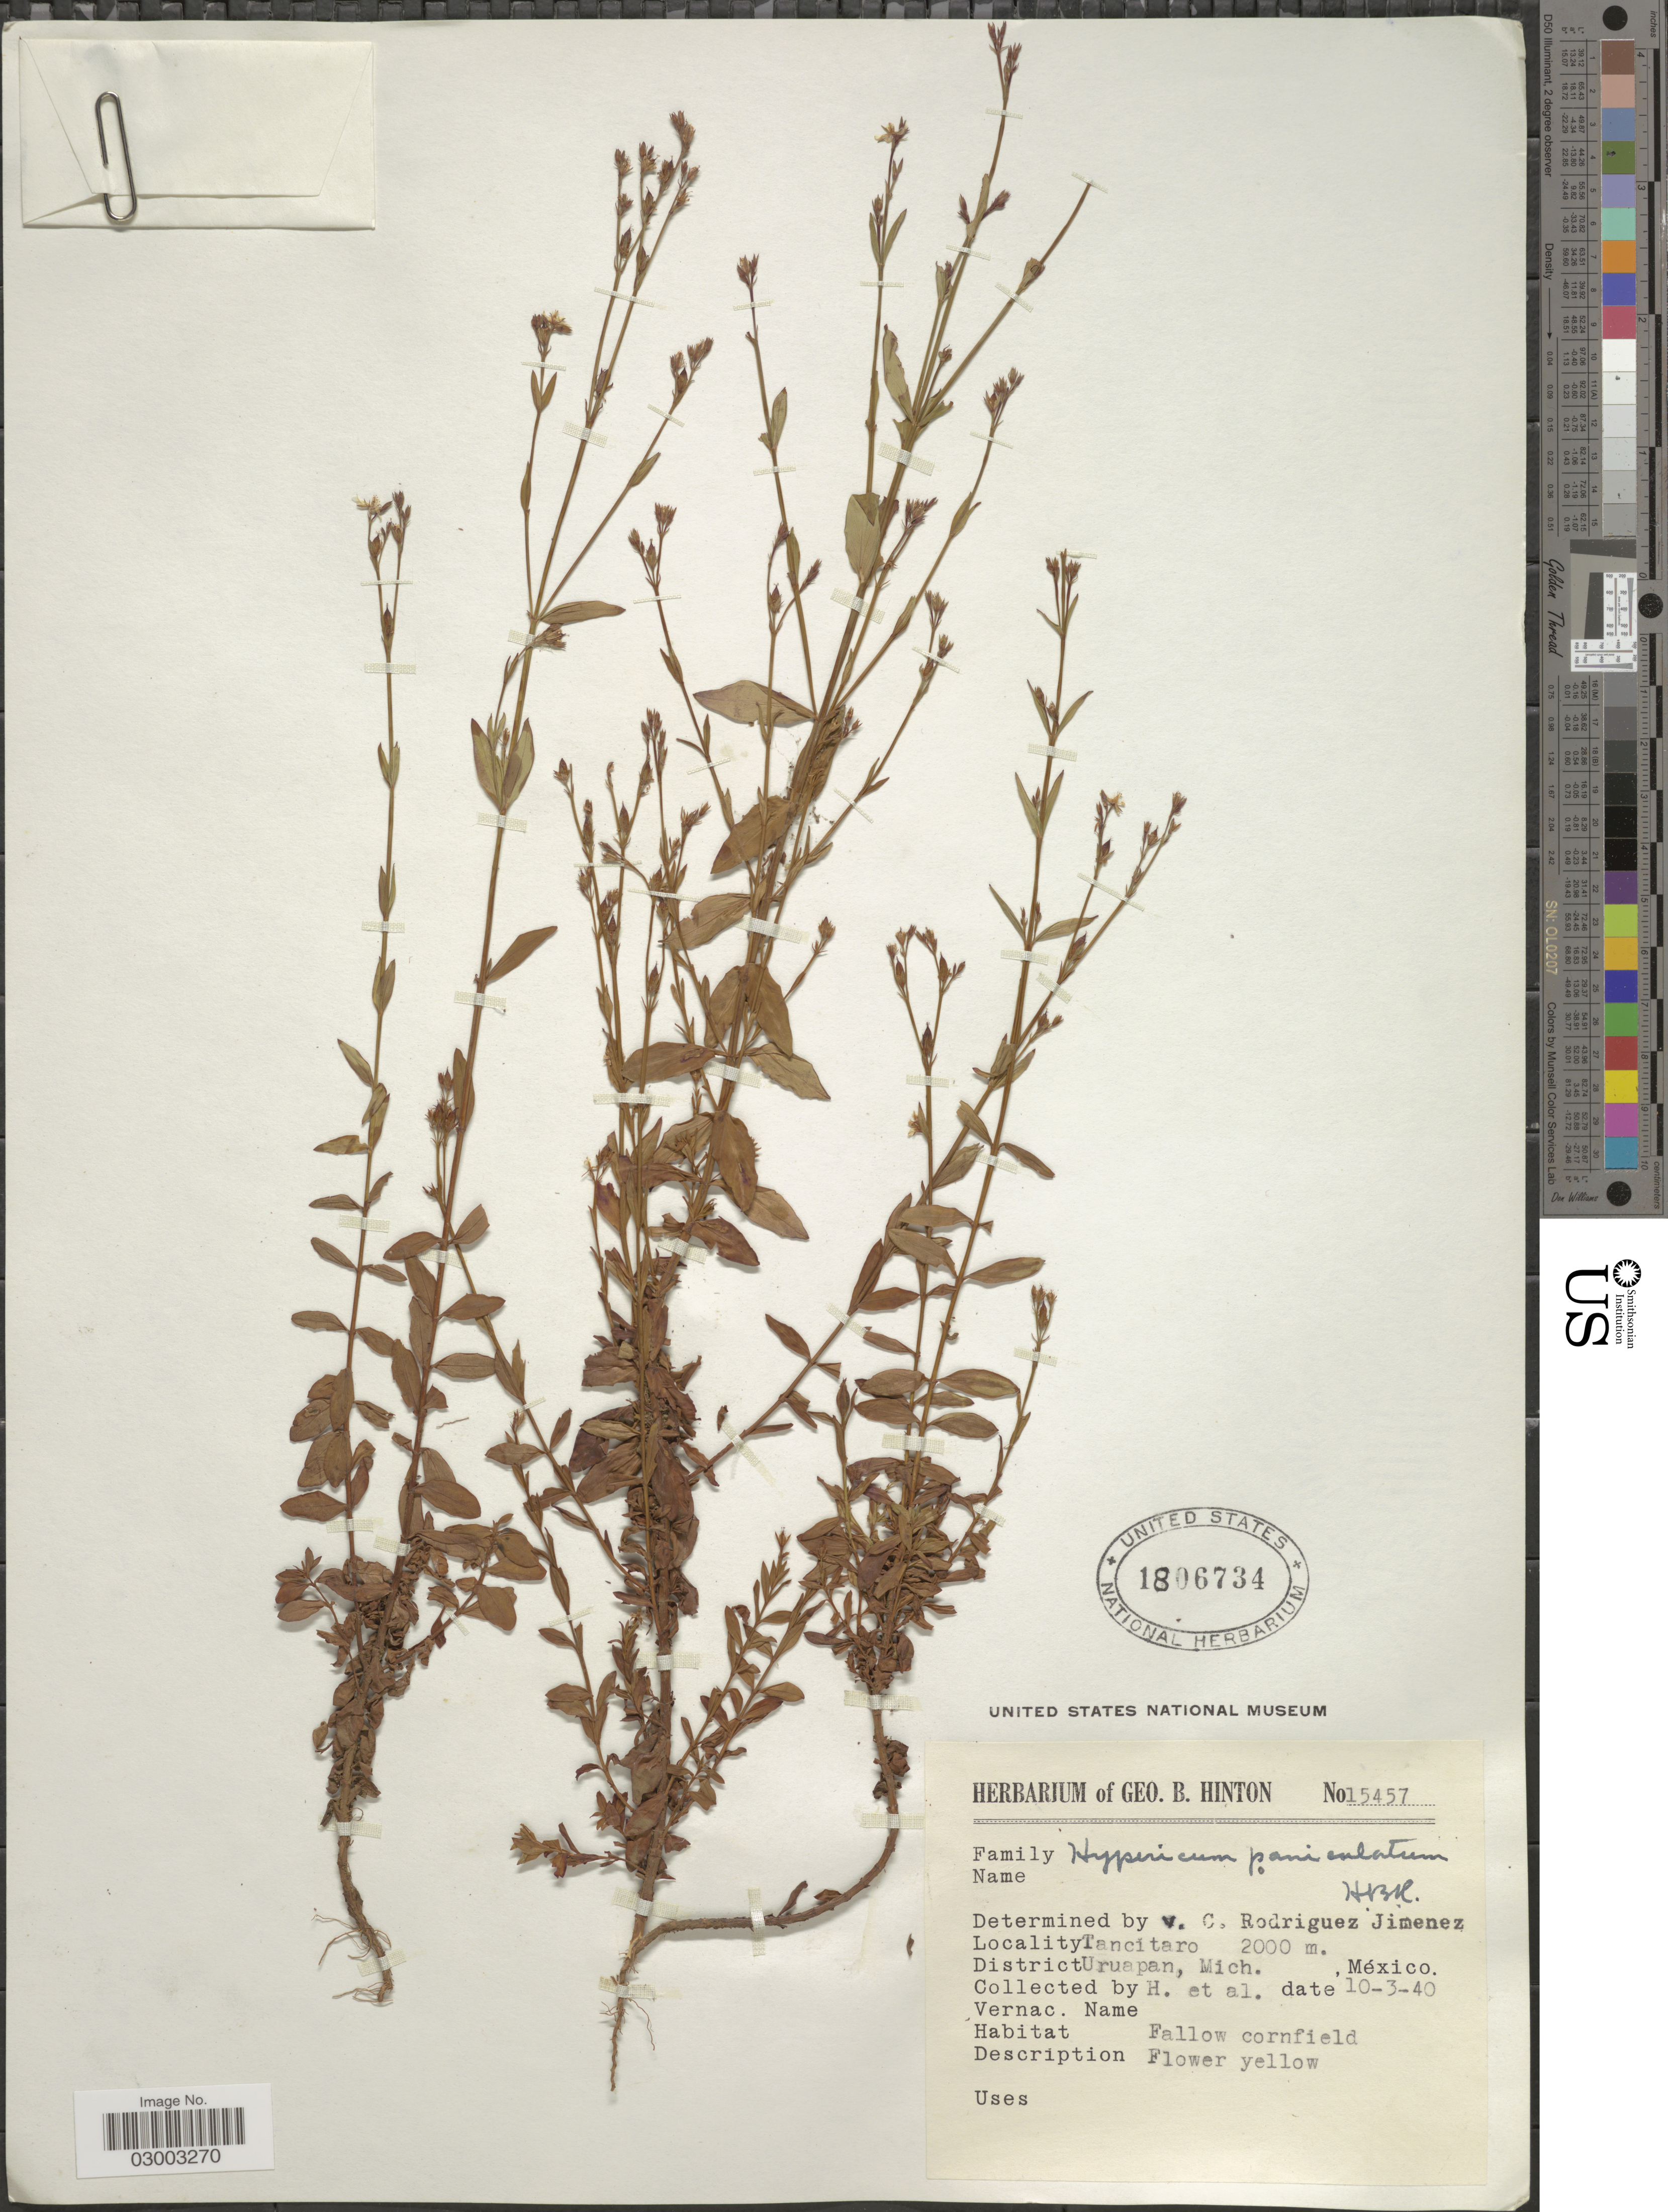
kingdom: Plantae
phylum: Tracheophyta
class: Magnoliopsida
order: Malpighiales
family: Hypericaceae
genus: Hypericum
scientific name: Hypericum philonotis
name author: Schltdl. & Cham.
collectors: G. B. Hinton & et al.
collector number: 15457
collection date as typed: Transcribed d/m/y: 3/10/40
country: Mexico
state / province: Michoacán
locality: Tancitaro. District Uruapan, Mich.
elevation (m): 2000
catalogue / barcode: US 1806734